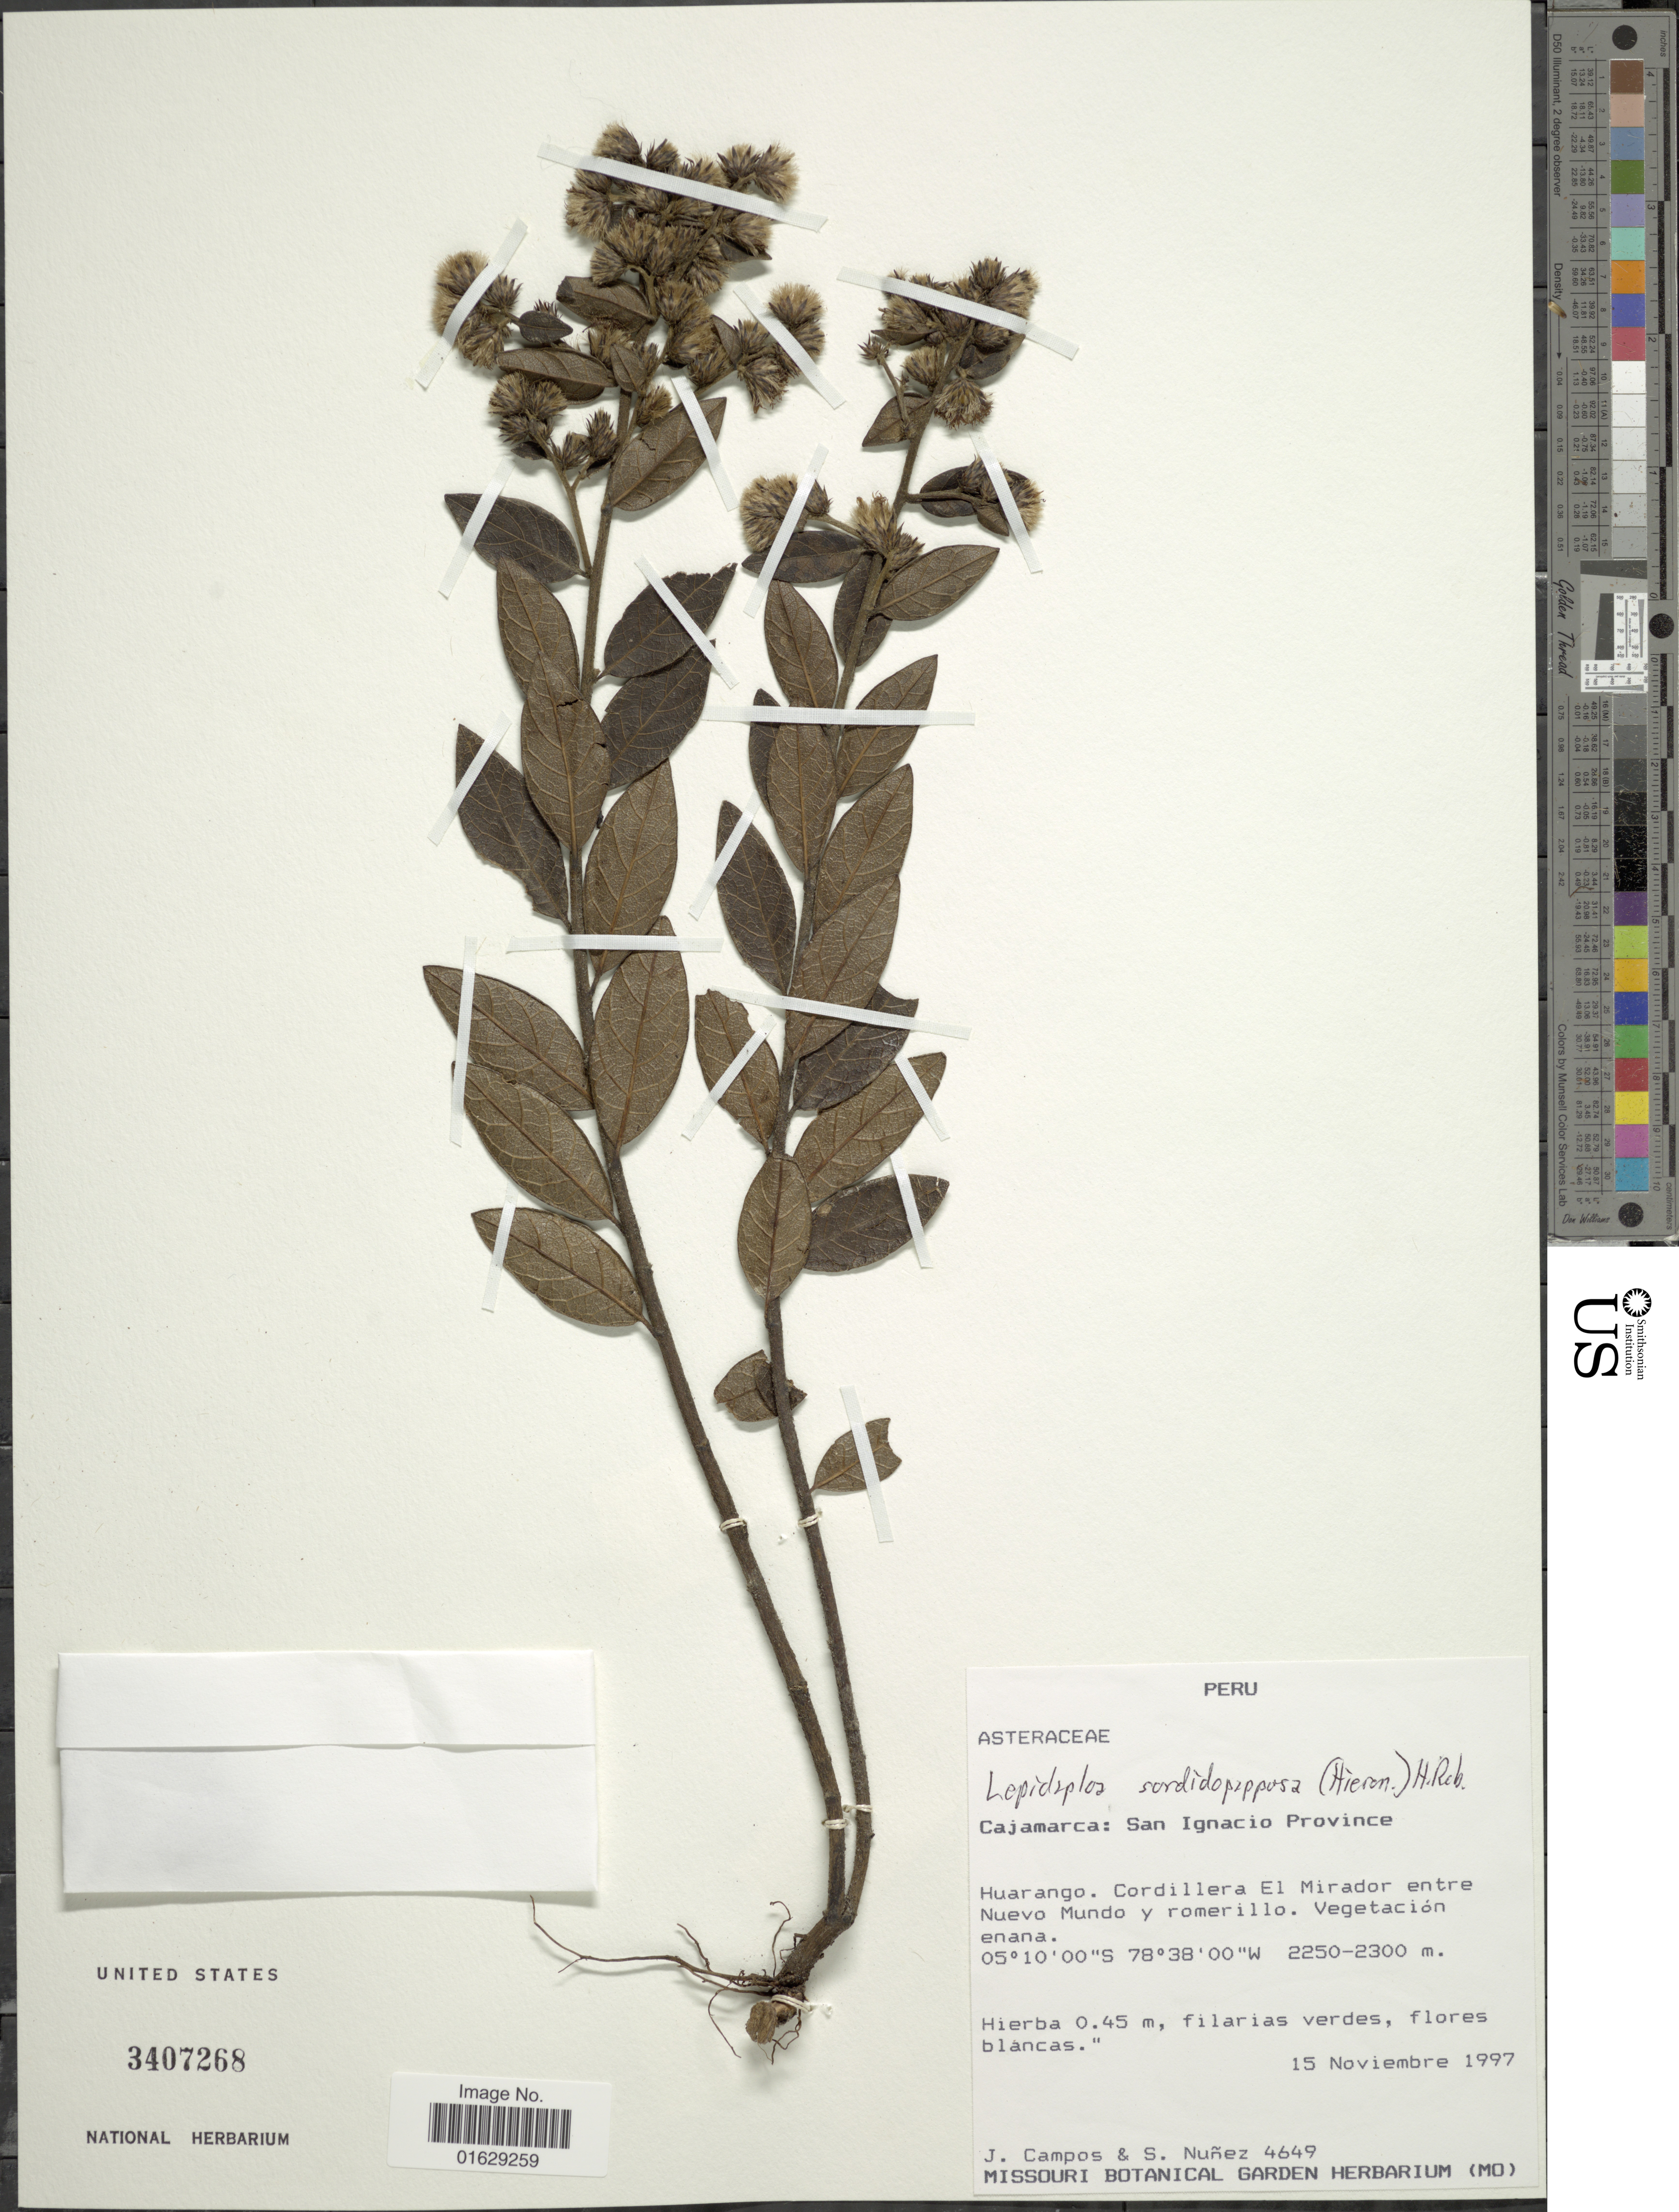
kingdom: Plantae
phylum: Tracheophyta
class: Magnoliopsida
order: Asterales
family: Asteraceae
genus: Lepidaploa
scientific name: Lepidaploa sordidopapposa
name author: (Hieron.) H. Rob.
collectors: J. Campos & S. Nuñez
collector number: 4649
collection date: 1997-11-15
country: Peru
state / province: Cajamarca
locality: Cajamarca: San Ignacio Province, Huarango, cordillera El Mirador entre Nuevo Mundo y romerillo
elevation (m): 2250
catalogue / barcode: US 3407268